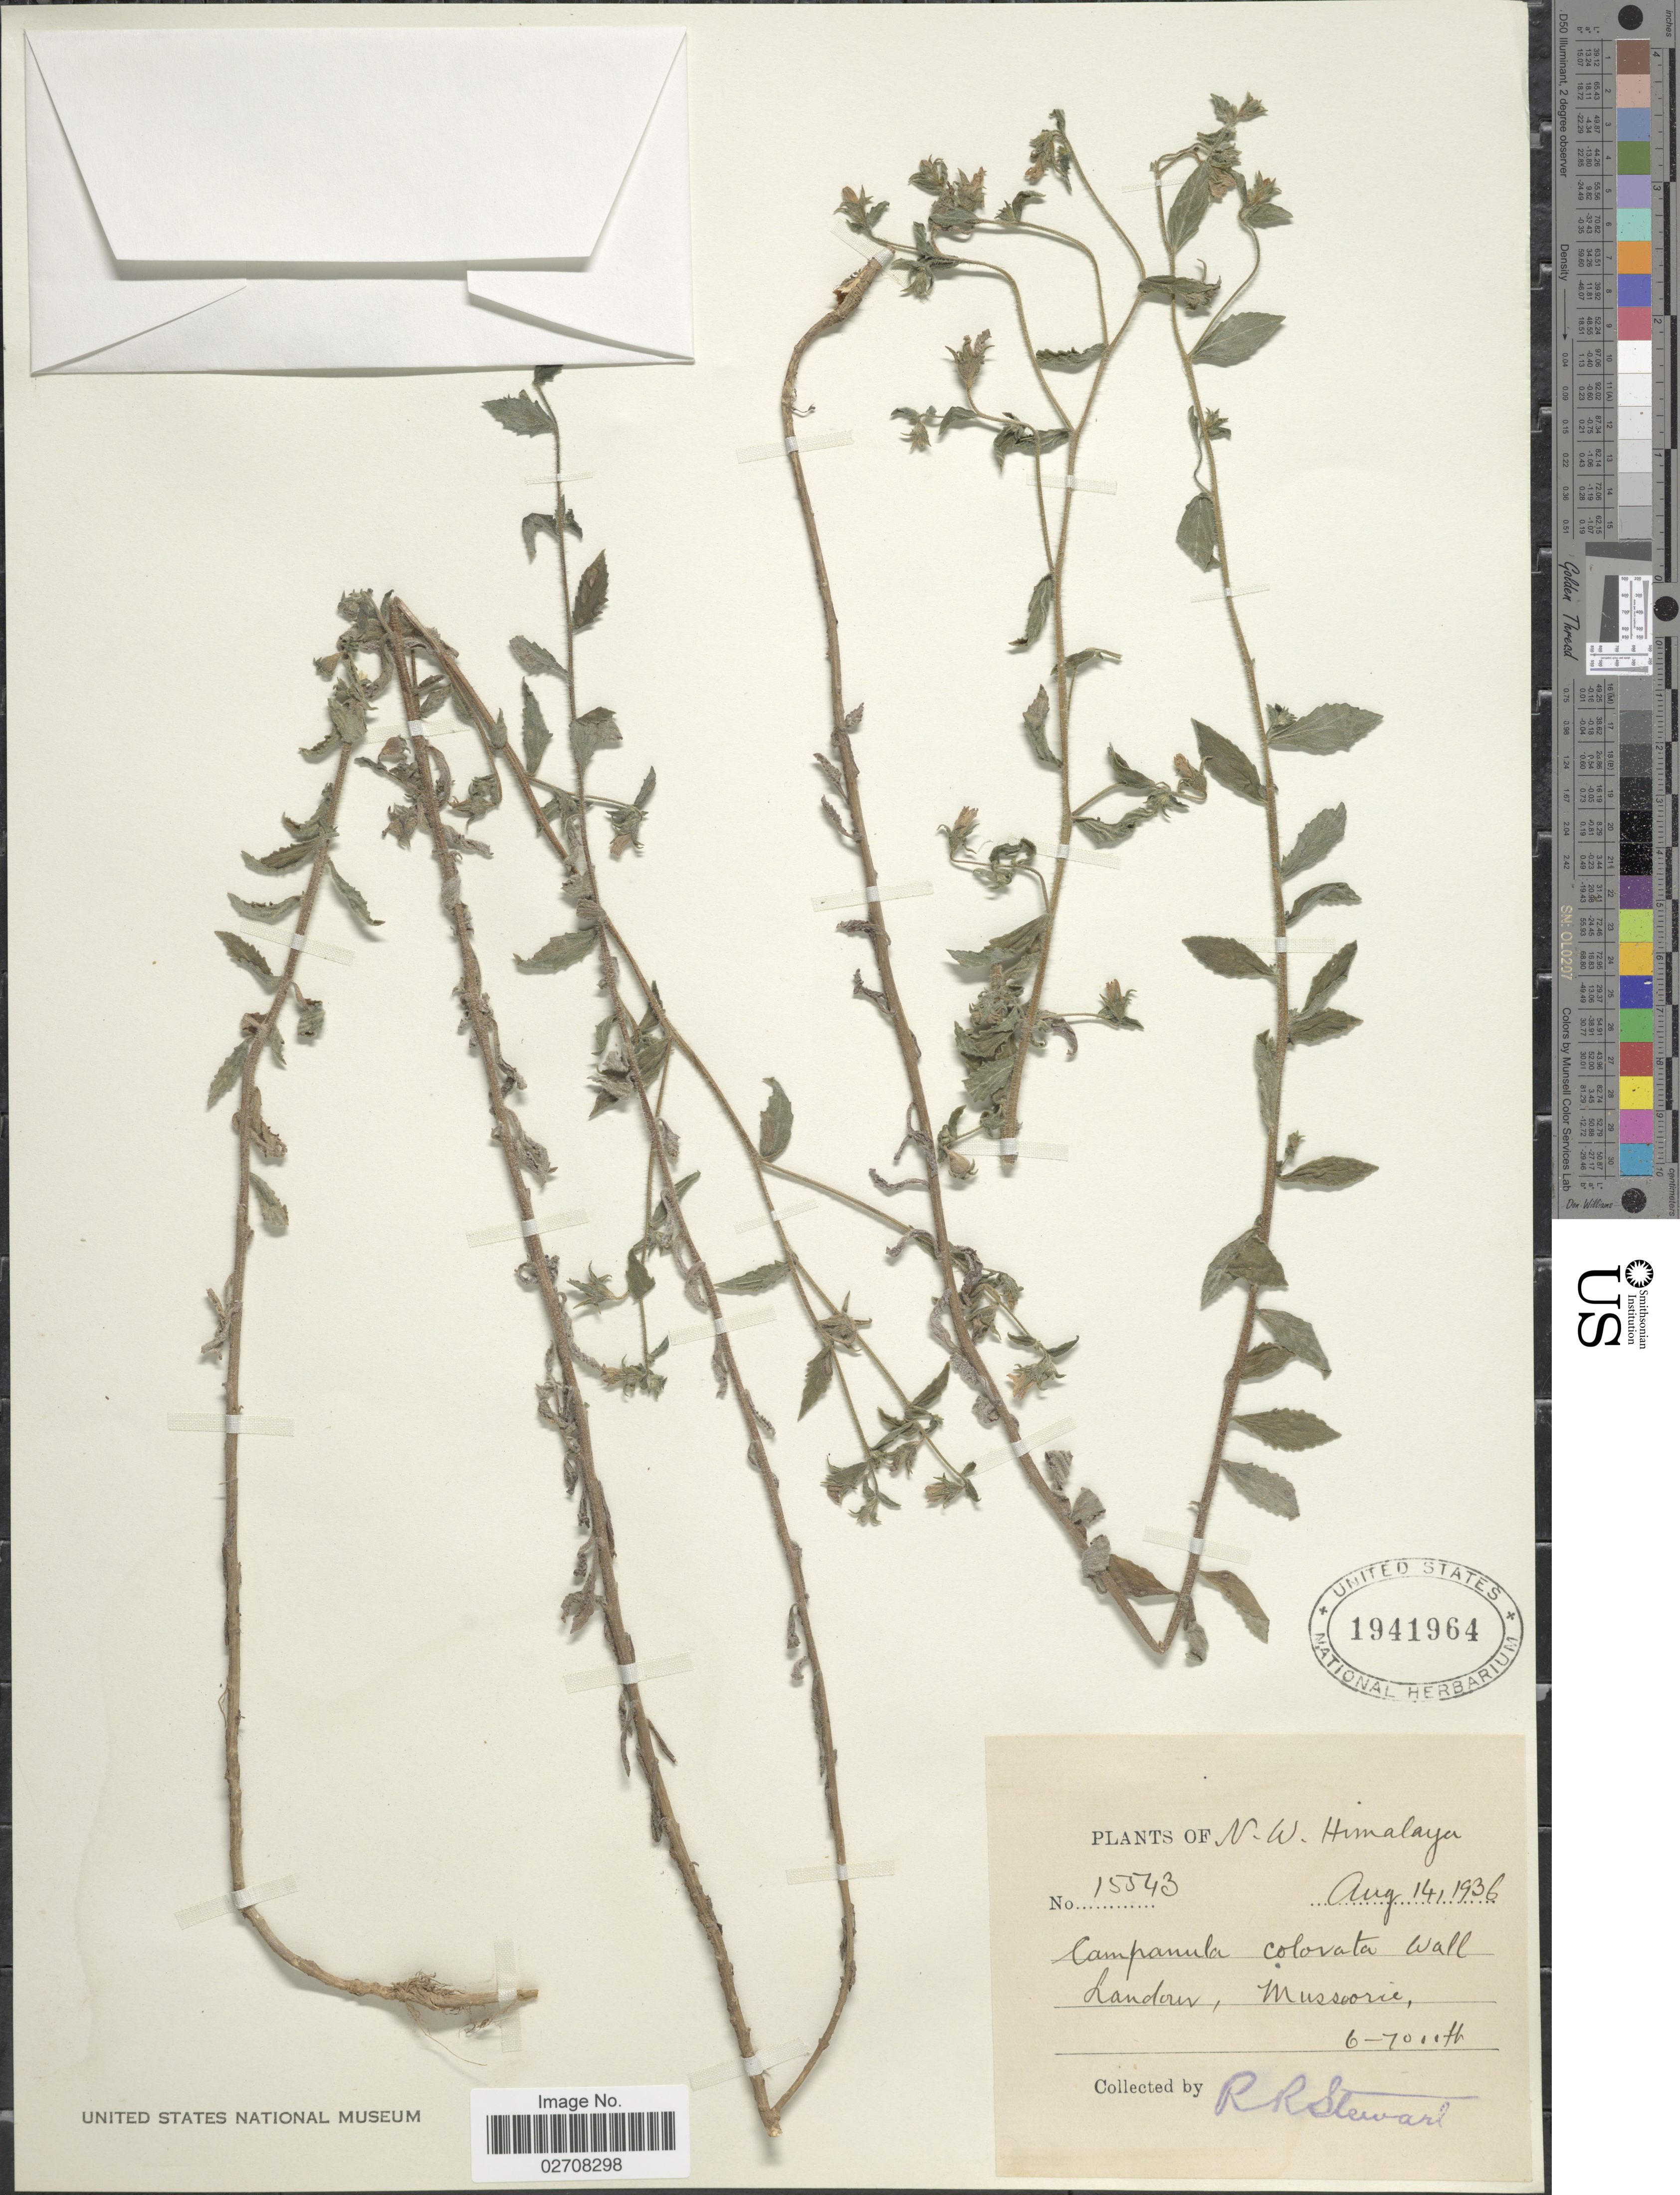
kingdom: Plantae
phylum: Tracheophyta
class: Magnoliopsida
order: Asterales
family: Campanulaceae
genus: Campanula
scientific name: Campanula colorata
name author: Wall.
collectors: R. R. Stewart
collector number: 15543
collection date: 1936-08-14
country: India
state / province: Uttarakhand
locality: N.W. Himalaya. Landour, Mussoorie.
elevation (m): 1829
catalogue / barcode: US 1941964